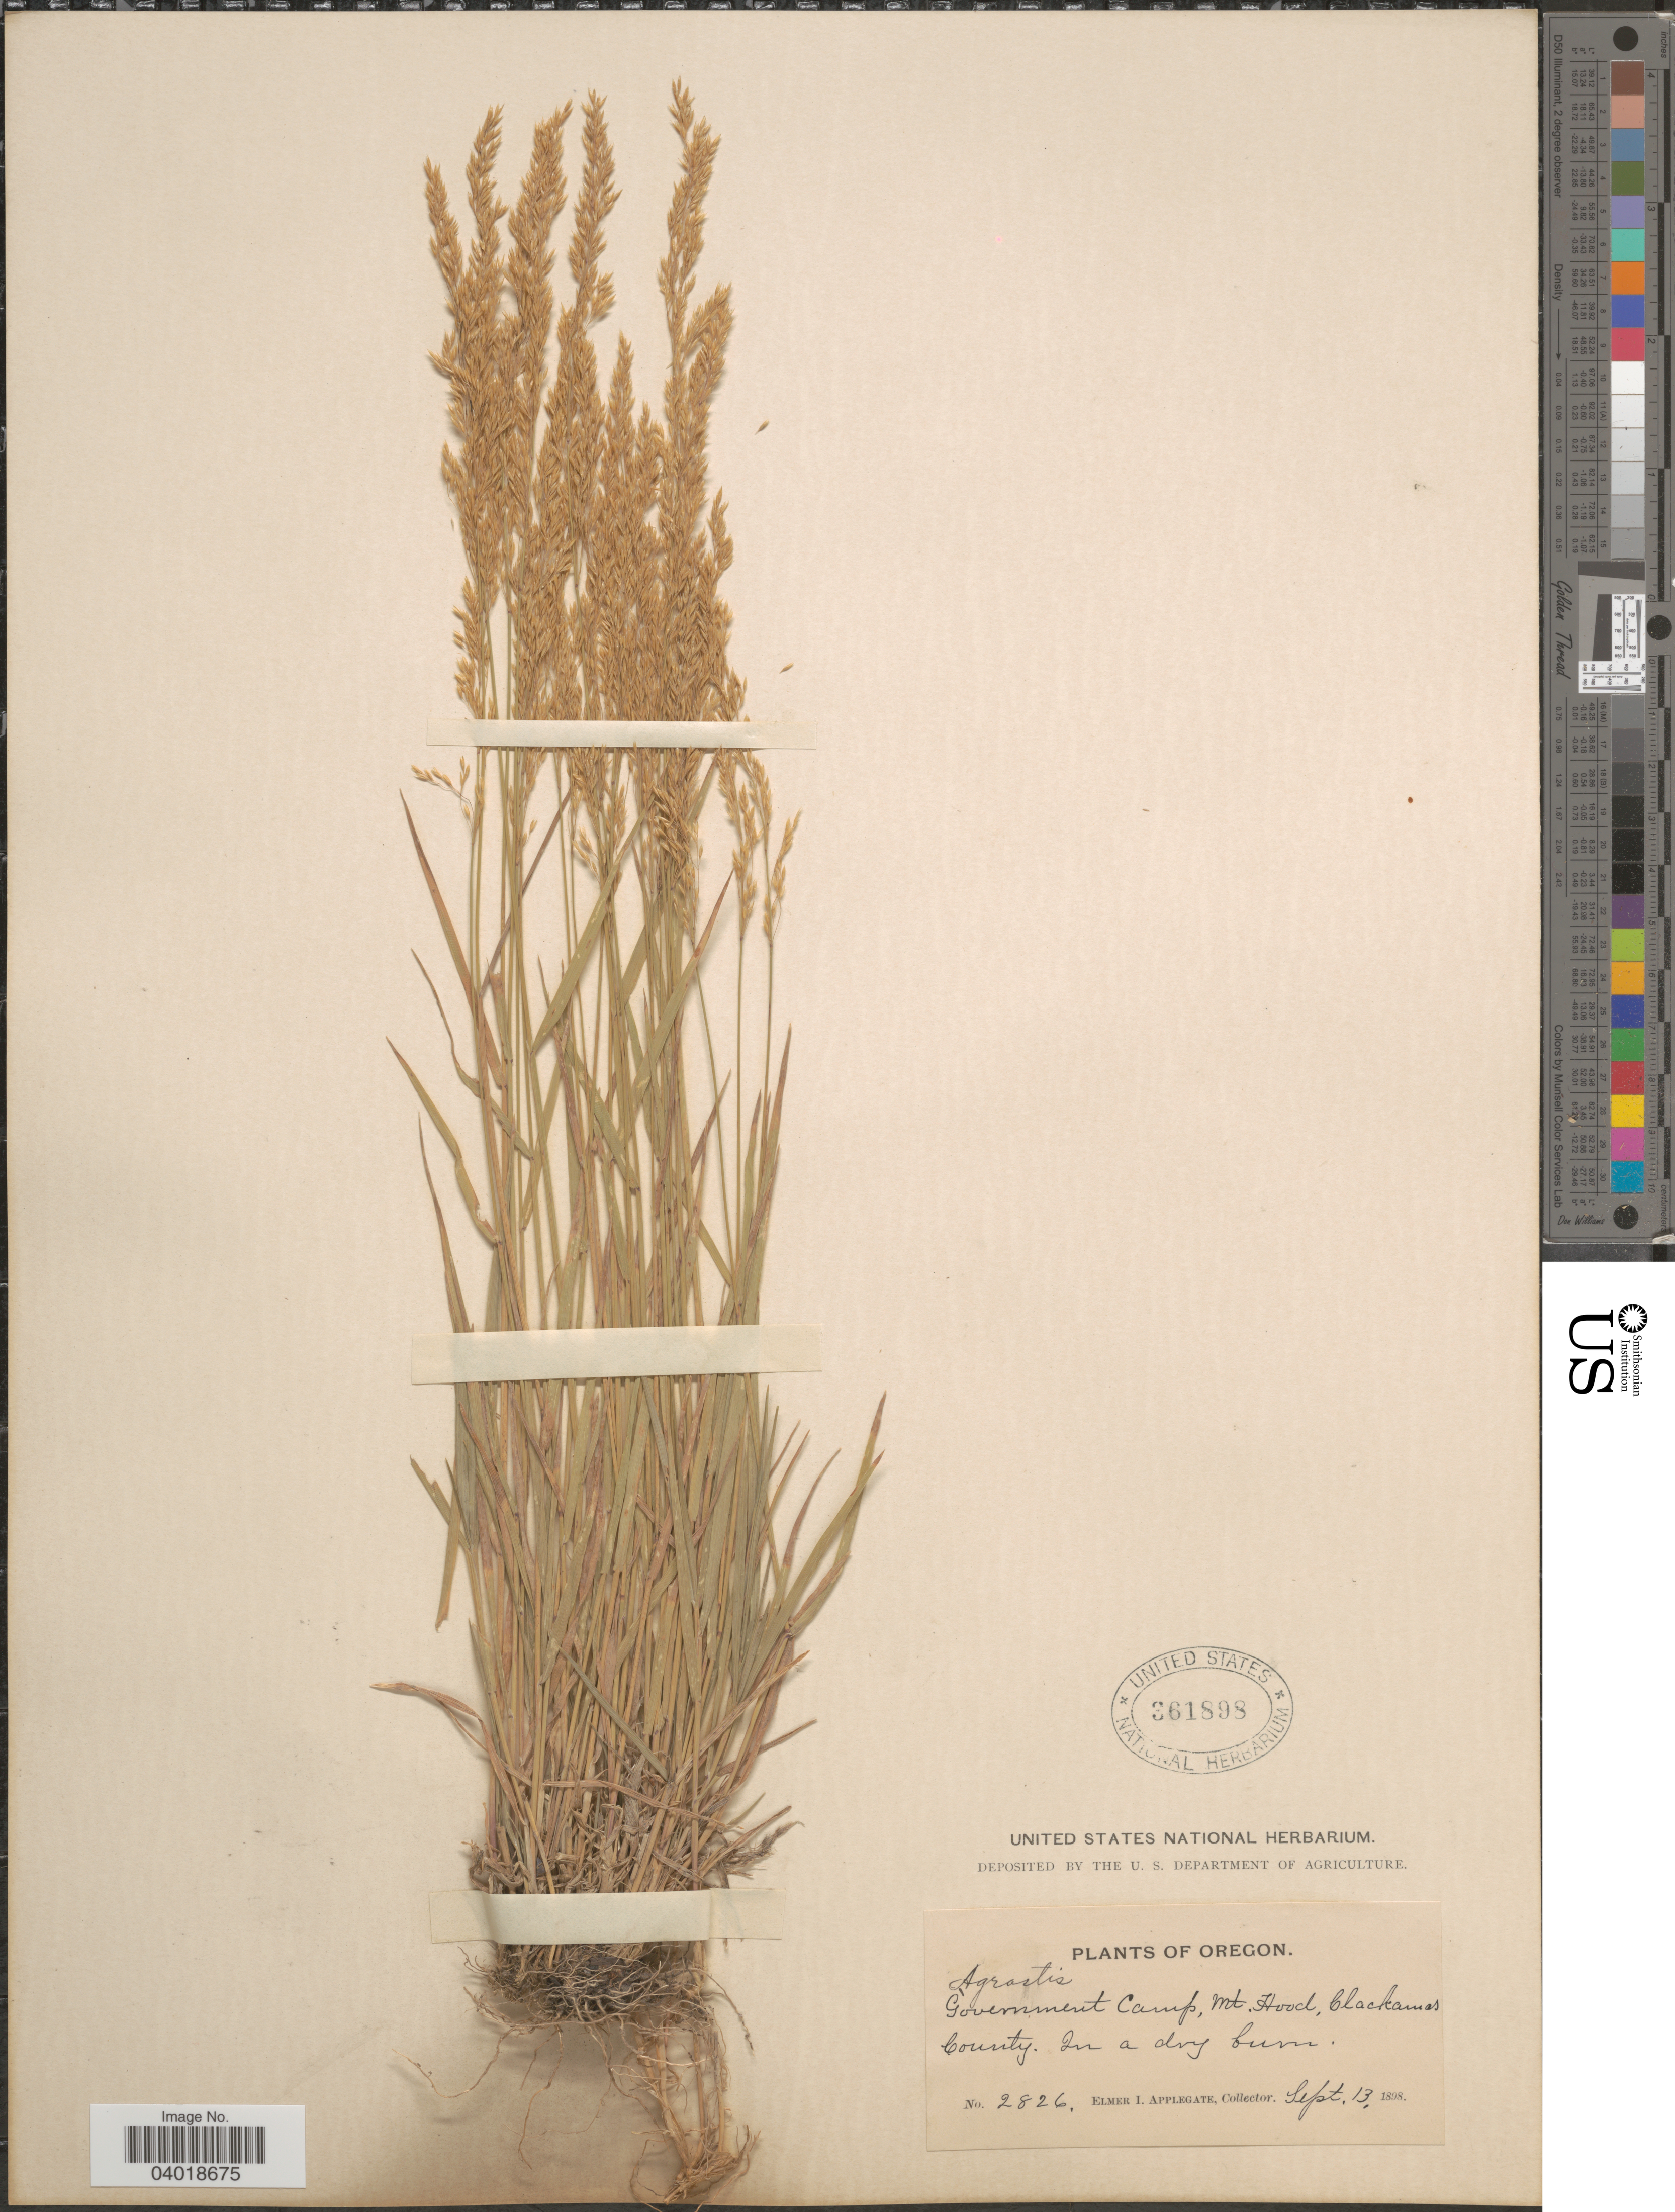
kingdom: Plantae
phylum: Tracheophyta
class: Liliopsida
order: Poales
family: Poaceae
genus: Agrostis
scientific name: Agrostis exarata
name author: Trin.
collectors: E. I. Applegate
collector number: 2826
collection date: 1898-09-13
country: United States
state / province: Oregon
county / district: Clackamas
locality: Government Camp, Mt. Hood, Clackamas County.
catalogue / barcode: US 361898